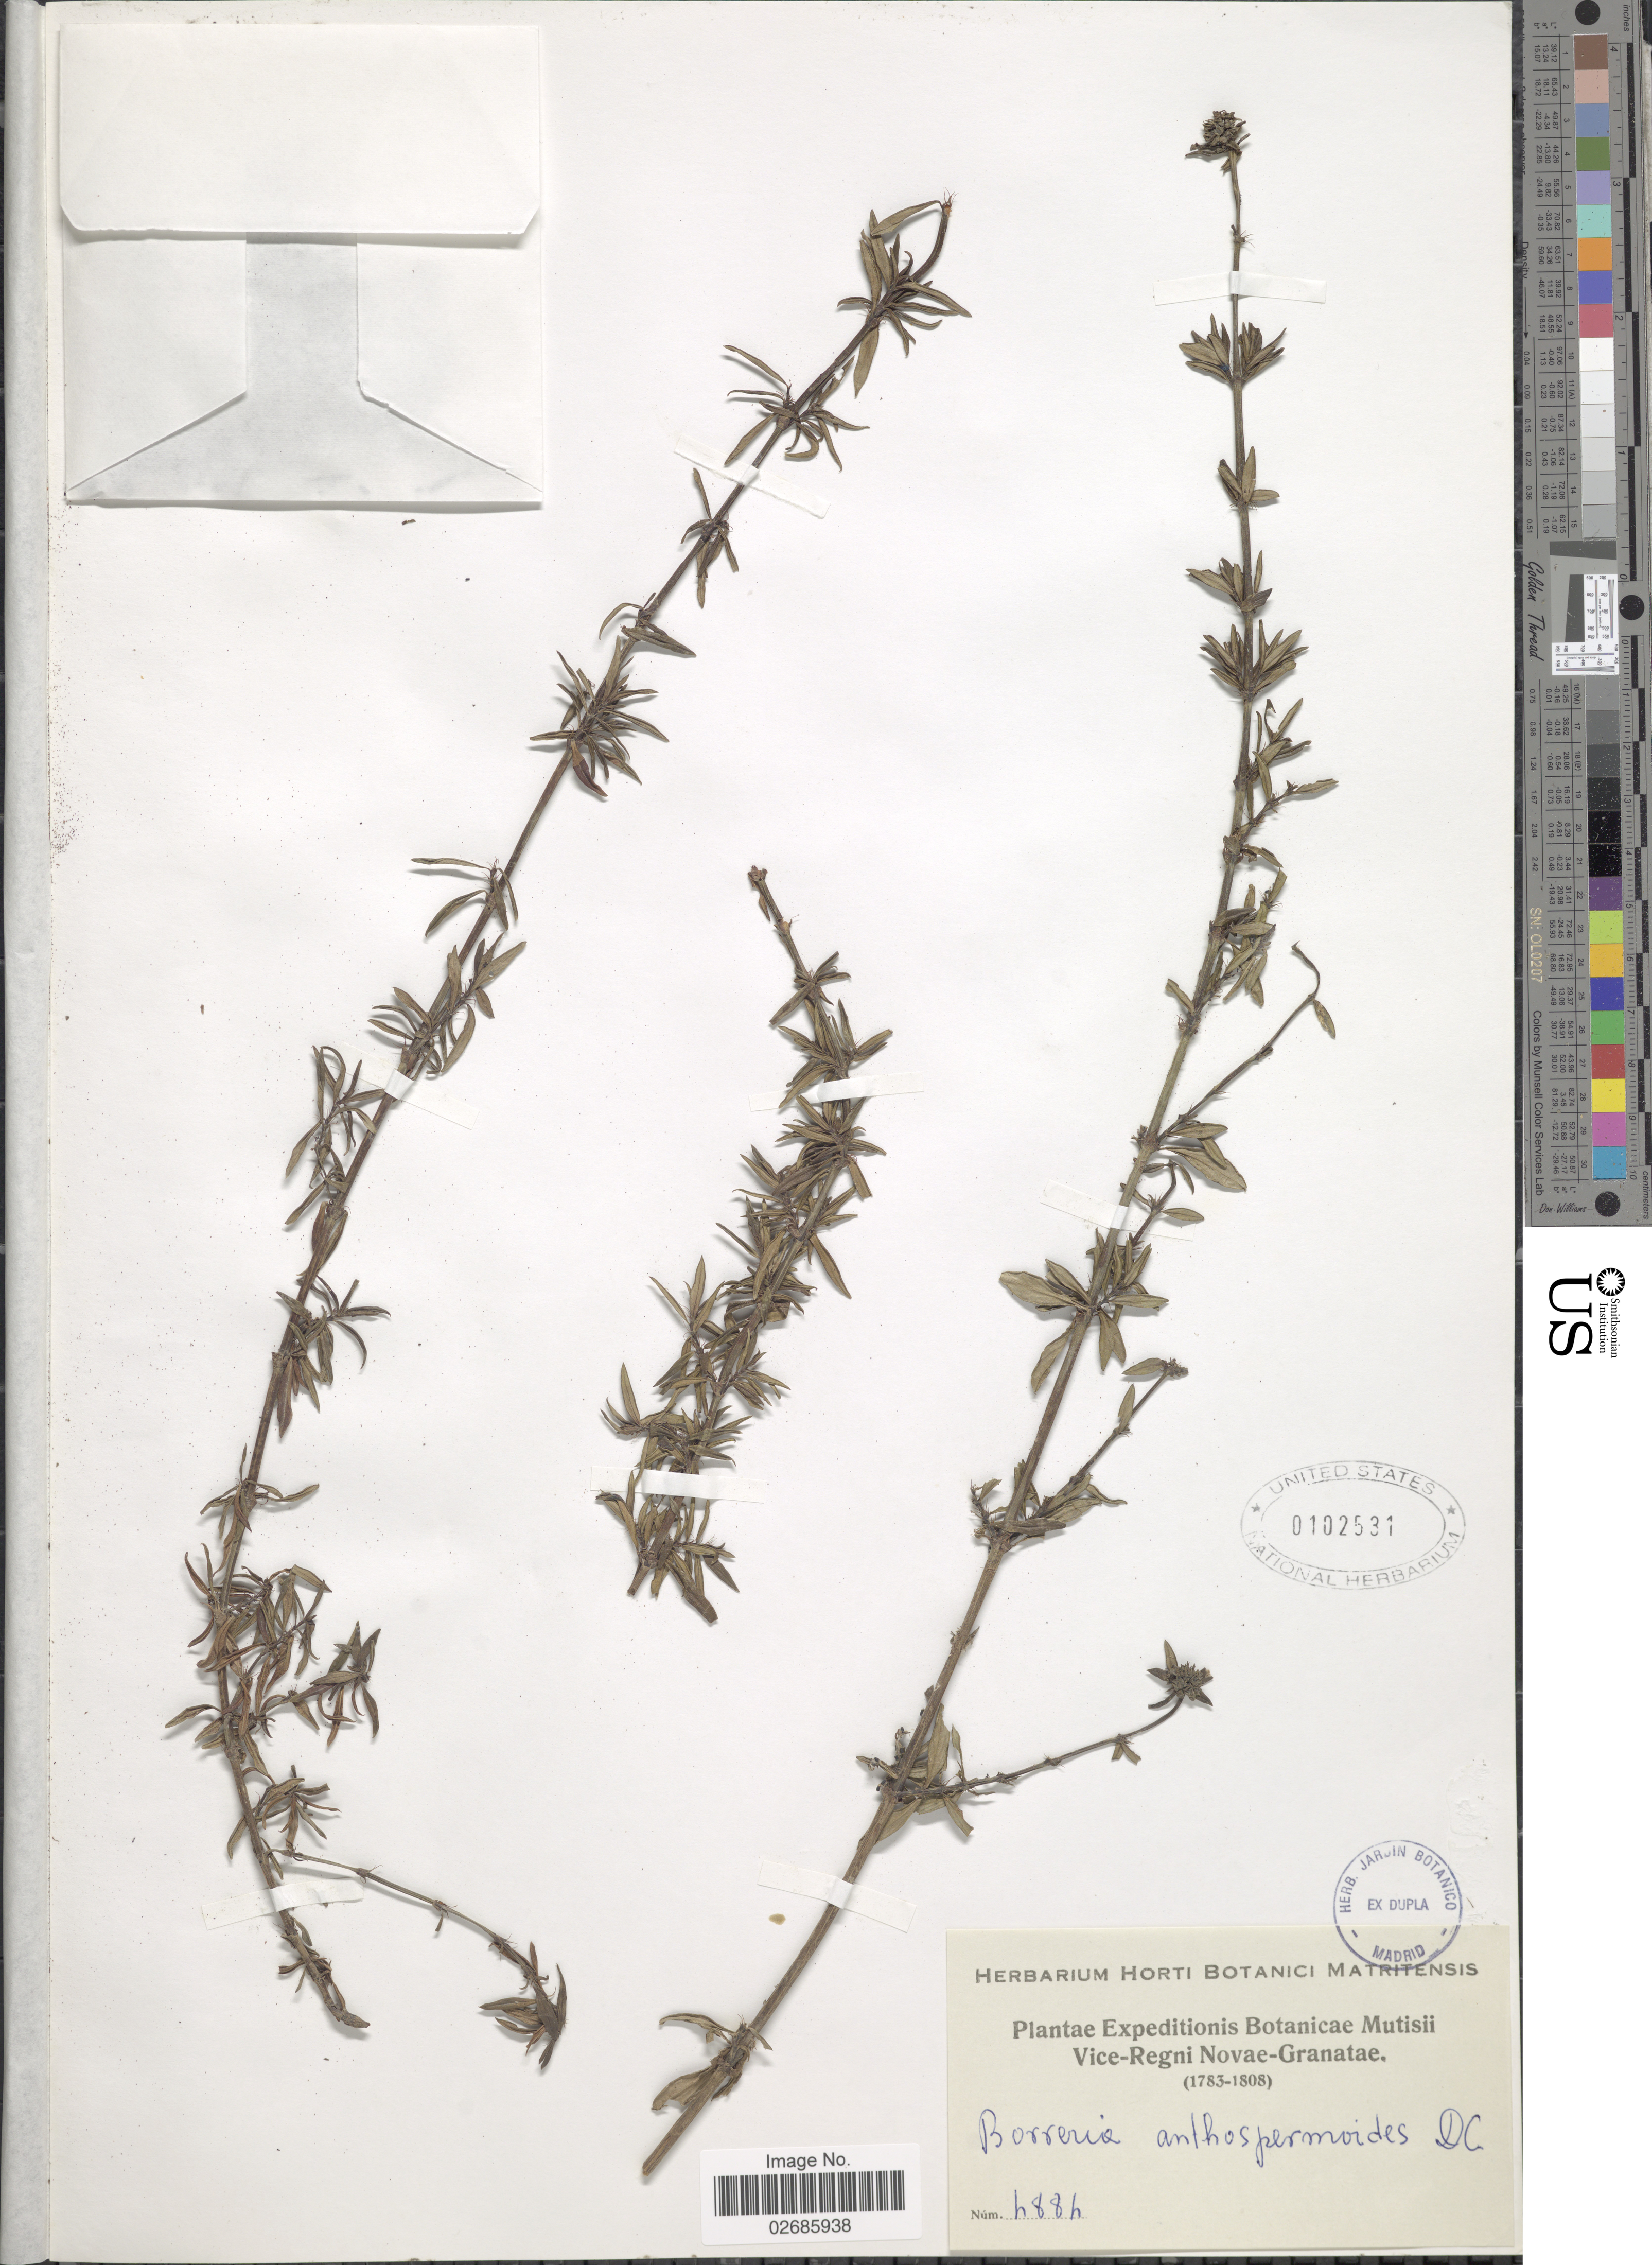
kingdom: Plantae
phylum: Tracheophyta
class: Magnoliopsida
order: Gentianales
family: Rubiaceae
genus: Borreria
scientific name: Borreria anthospermoides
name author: DC.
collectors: Expeditions Botanicae Mutisii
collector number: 4884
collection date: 1783/1808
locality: Vice-Regni Novae-Granatae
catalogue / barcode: US 102531